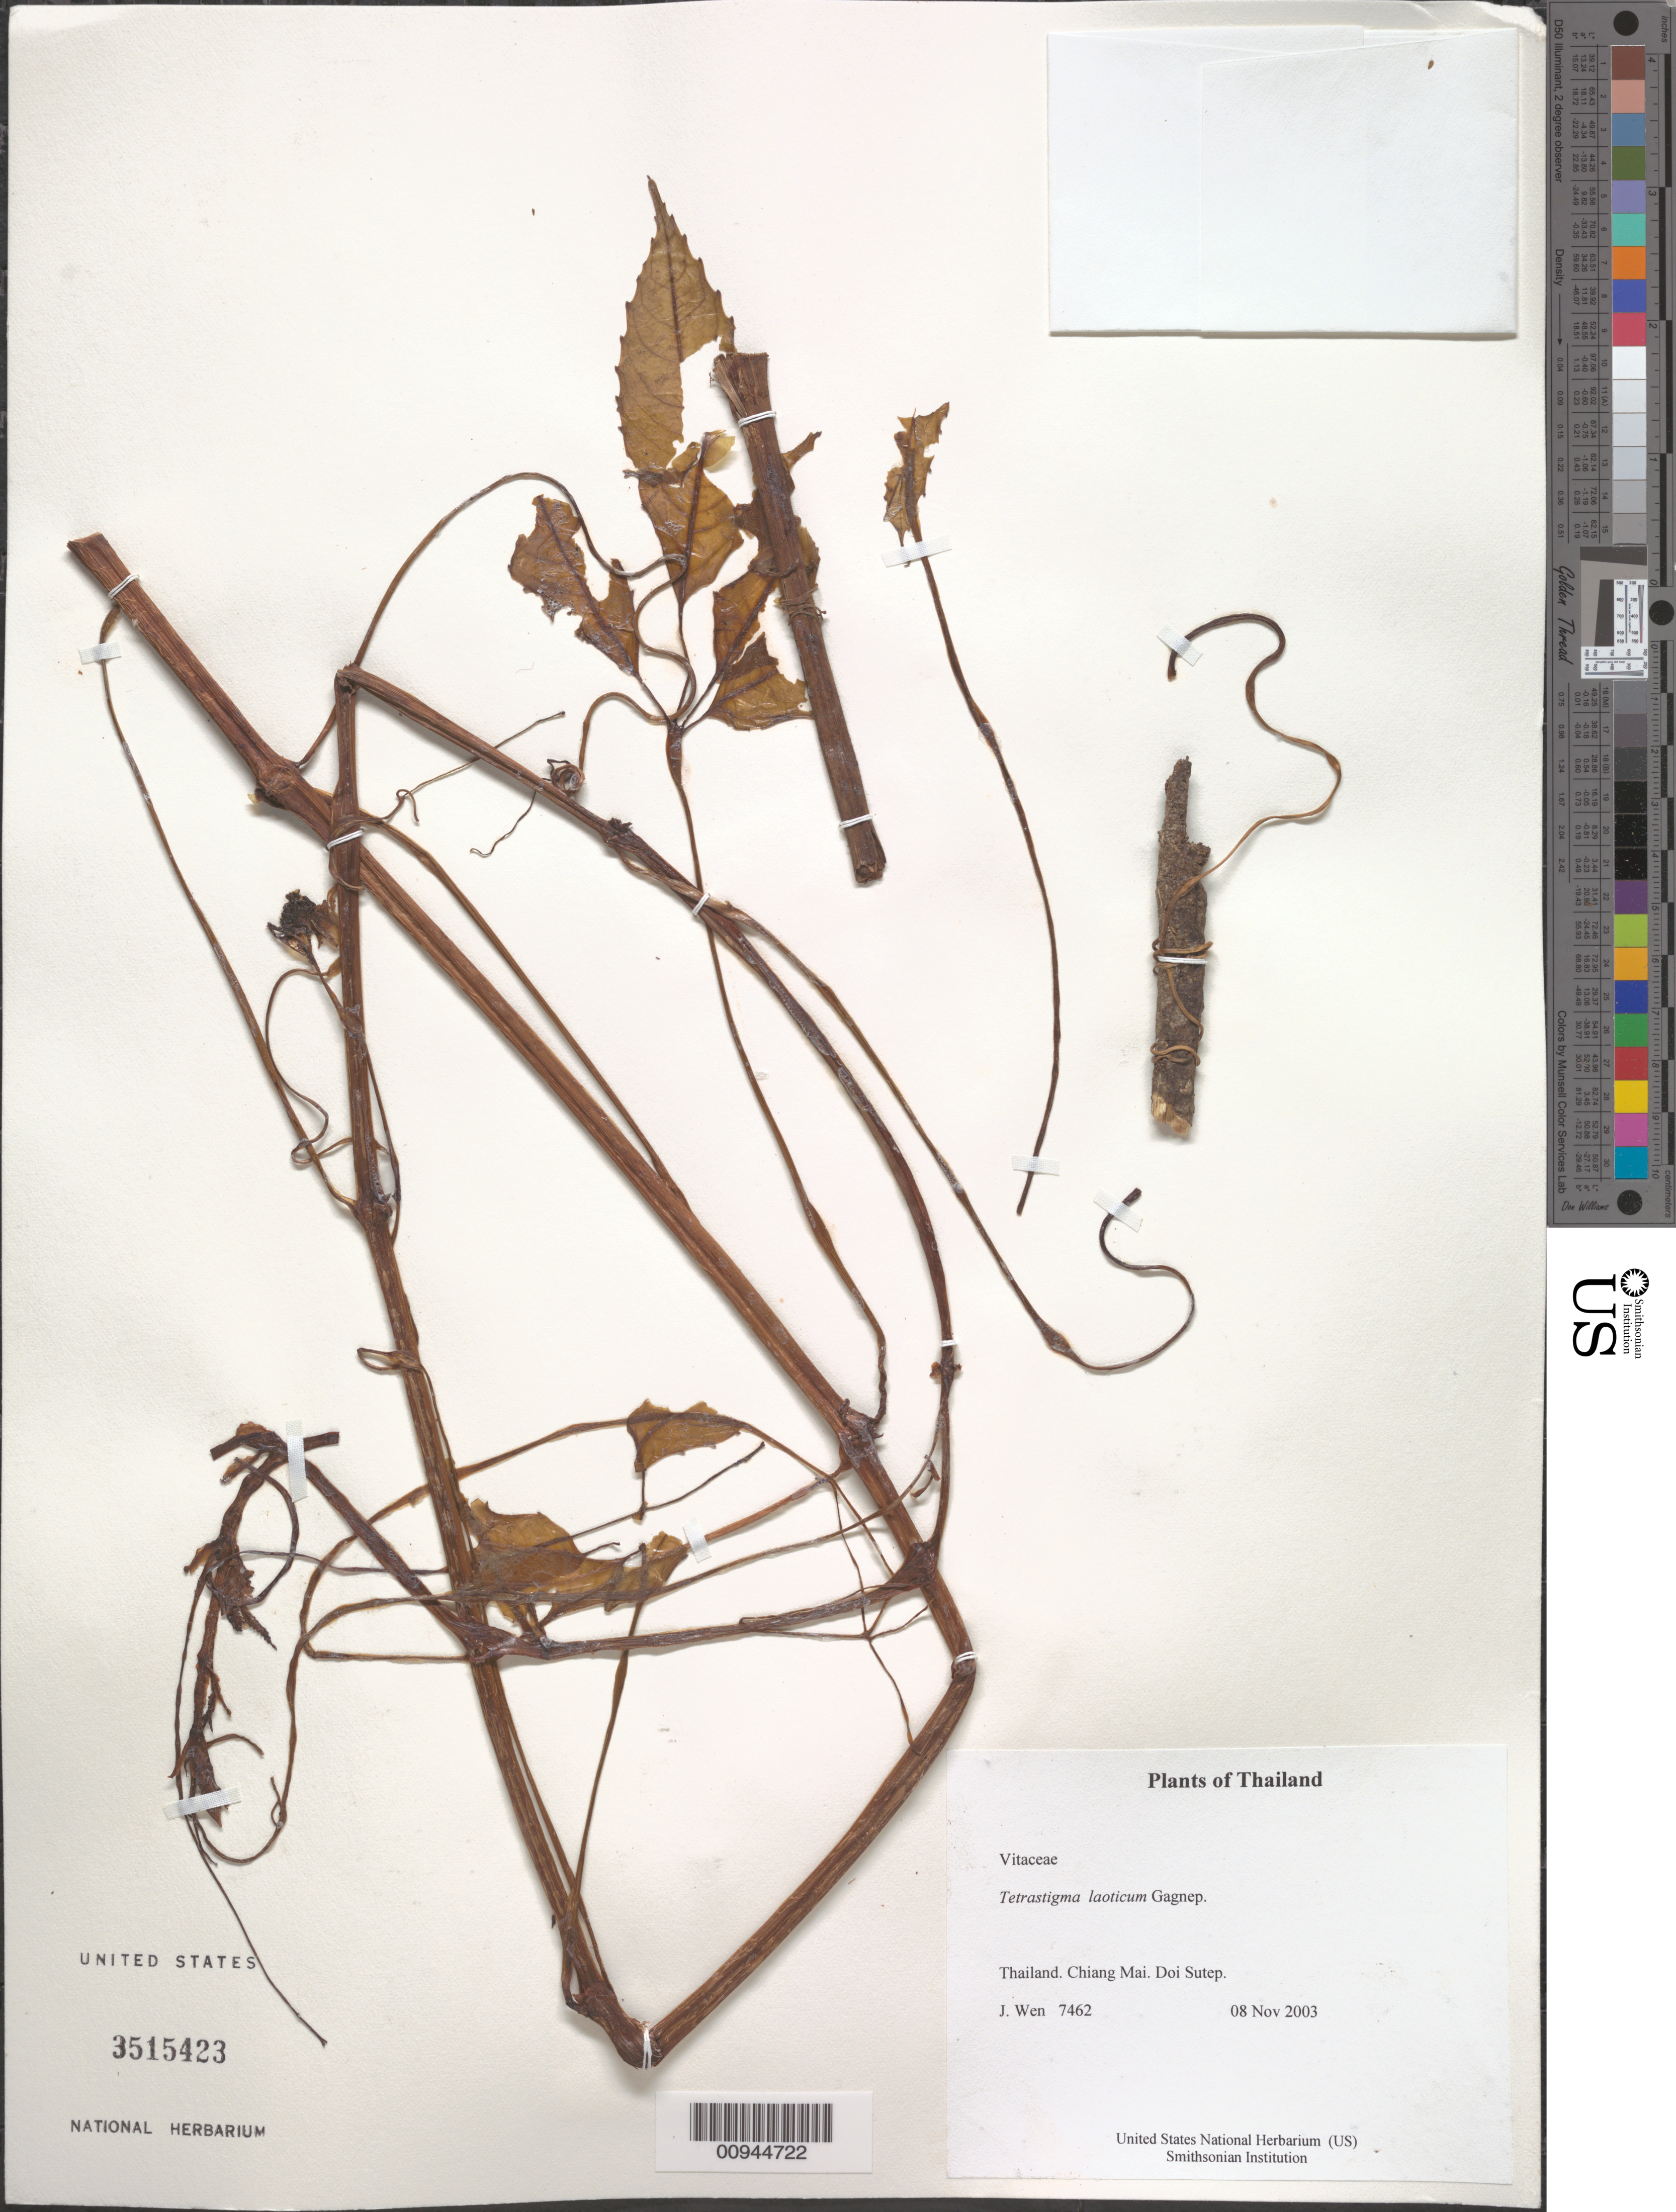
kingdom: Plantae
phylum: Tracheophyta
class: Magnoliopsida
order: Vitales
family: Vitaceae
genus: Tetrastigma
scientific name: Tetrastigma laoticum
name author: Gagnep.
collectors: J. Wen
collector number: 7462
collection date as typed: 08 Nov 2003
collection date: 2003-11-08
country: Thailand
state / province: Chiang Mai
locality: Doi Sutep.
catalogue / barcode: US 3515423